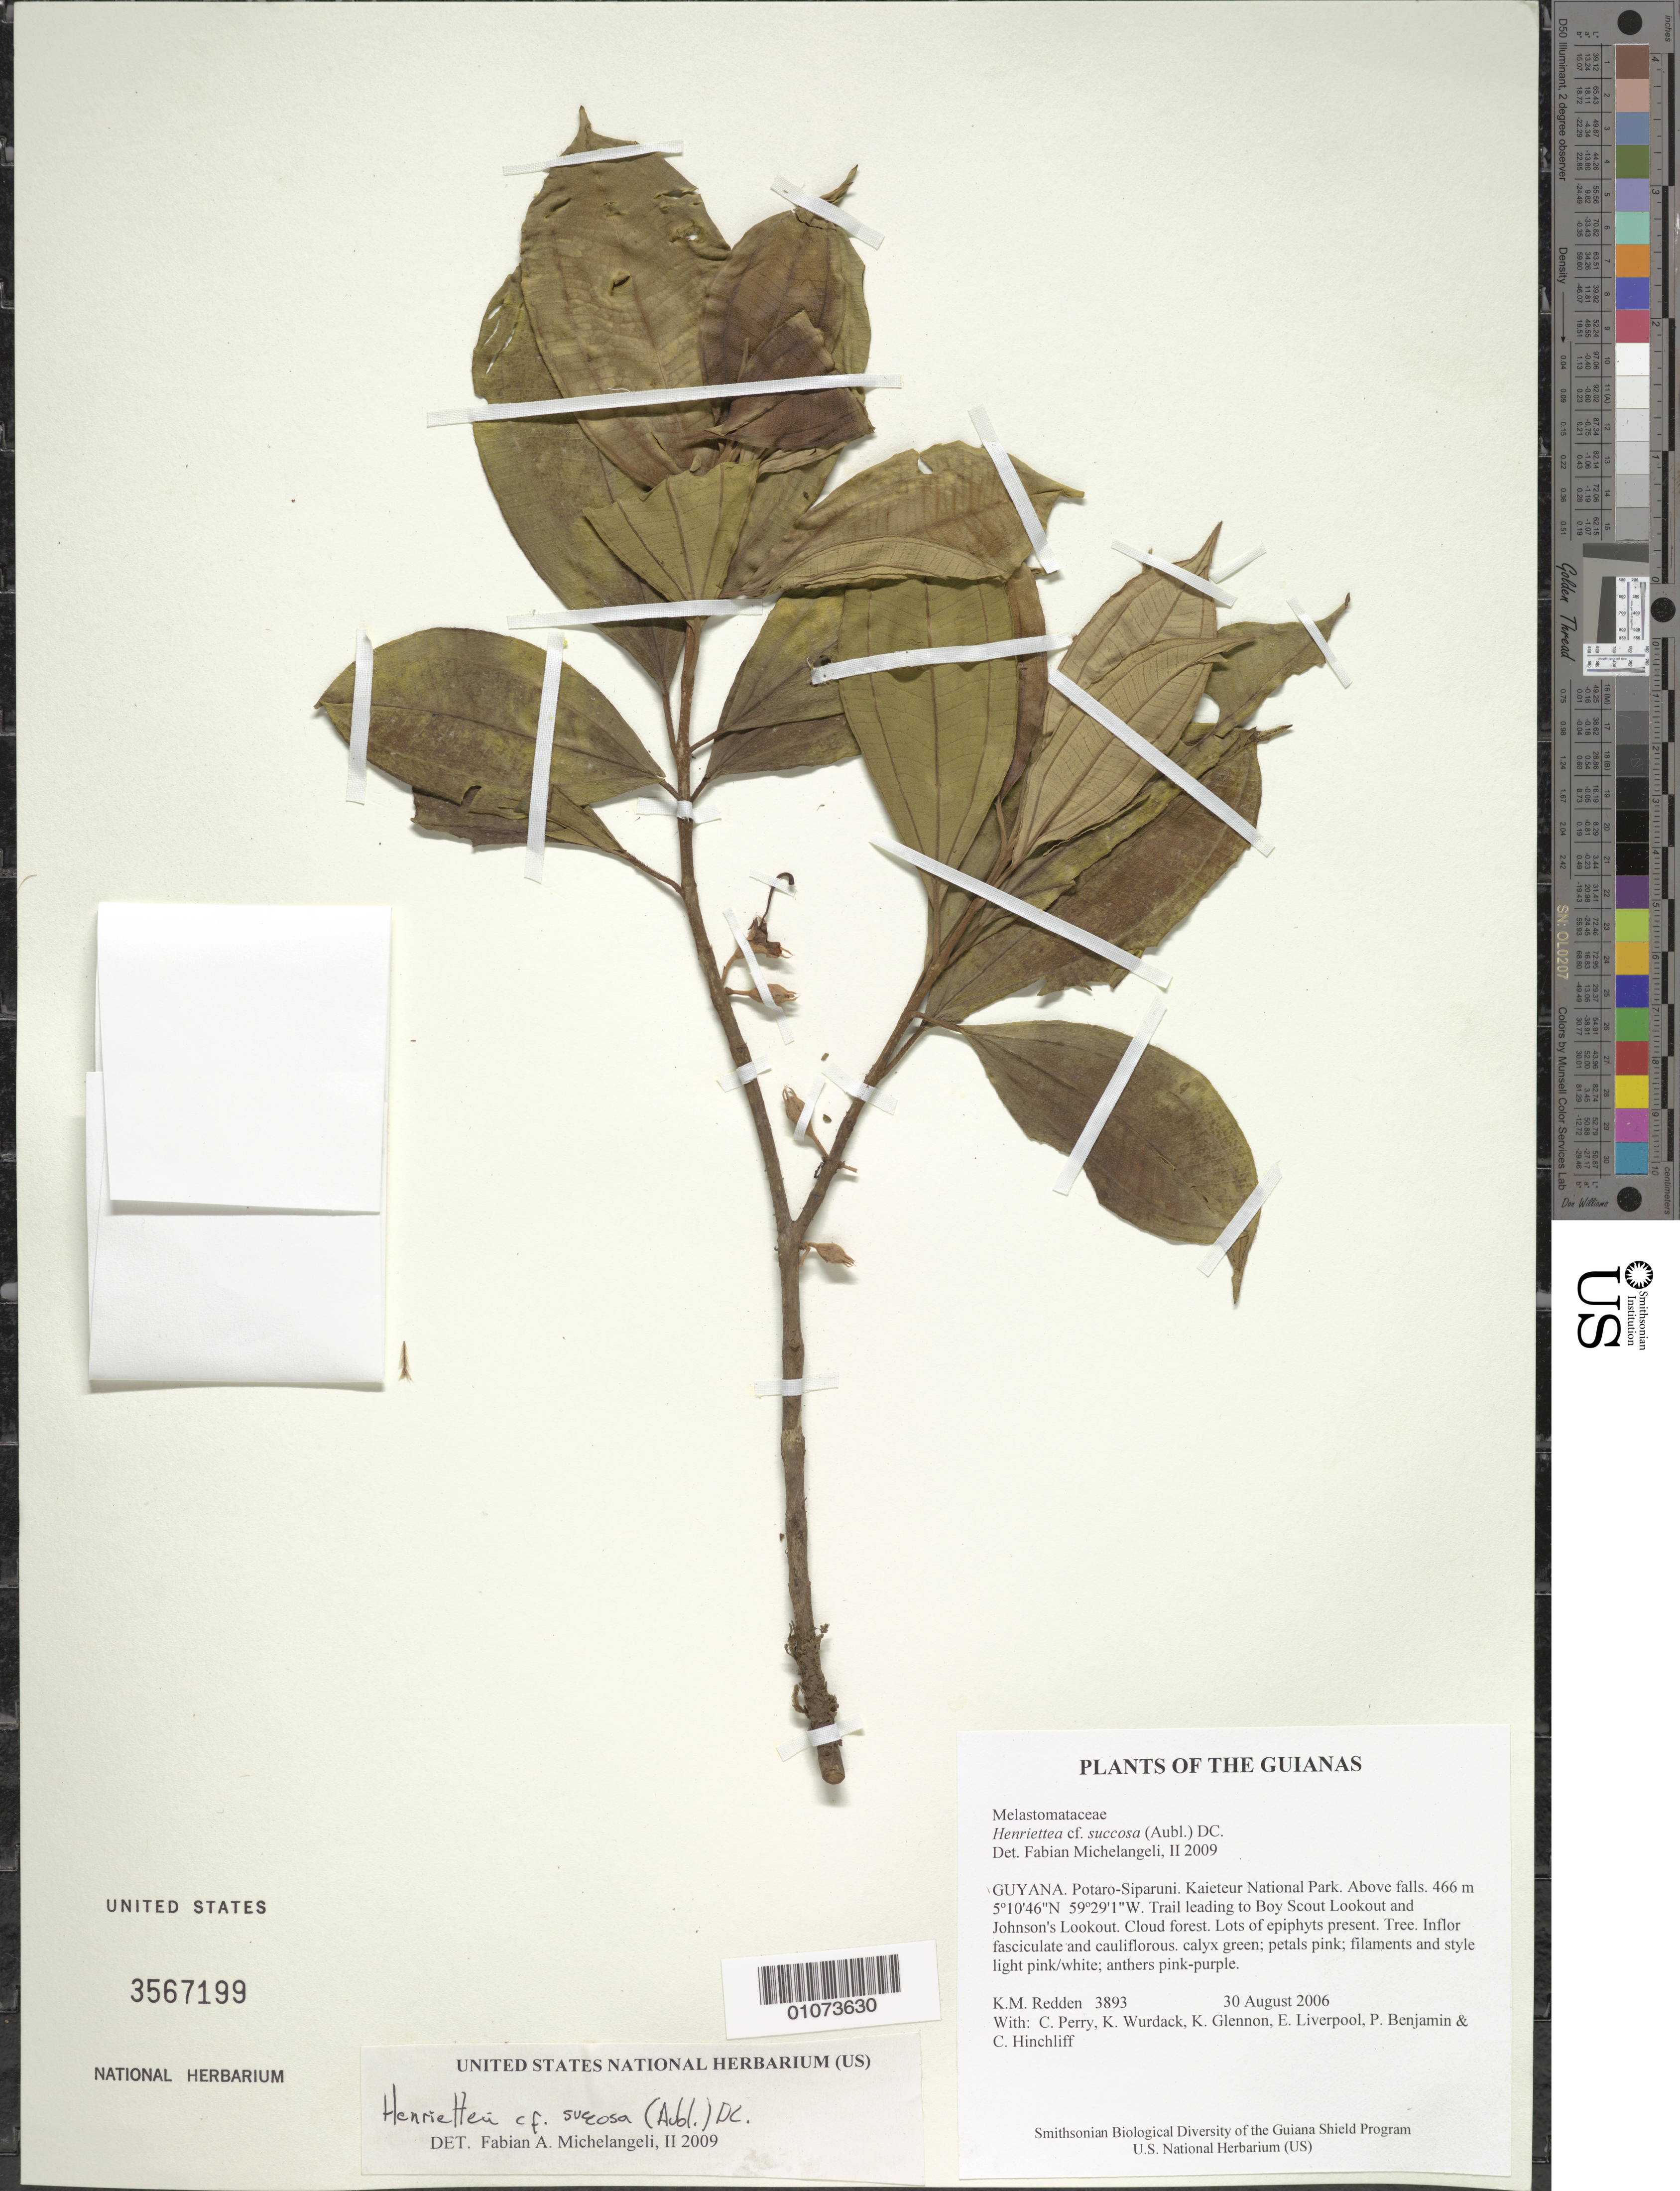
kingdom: Plantae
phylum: Tracheophyta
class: Magnoliopsida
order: Myrtales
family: Melastomataceae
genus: Henriettea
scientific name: Henriettea succosa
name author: (Aubl.) DC.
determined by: Michelangeli, F. A.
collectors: K. M. Redden, C. Perry, K. Wurdack, K. Glennon, E. Liverpool, P. Benjamin & C. E. Hinchliff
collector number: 3893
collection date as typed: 30 August 2006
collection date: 2006-08-30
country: Guyana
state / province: Potaro-Siparuni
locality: Kaieteur National Park. Above falls. Trail leading to Boy Scout Lookout and Johnson's Lookout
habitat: Cloud forest. Lots of epiphytes present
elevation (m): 466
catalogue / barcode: US 3567199